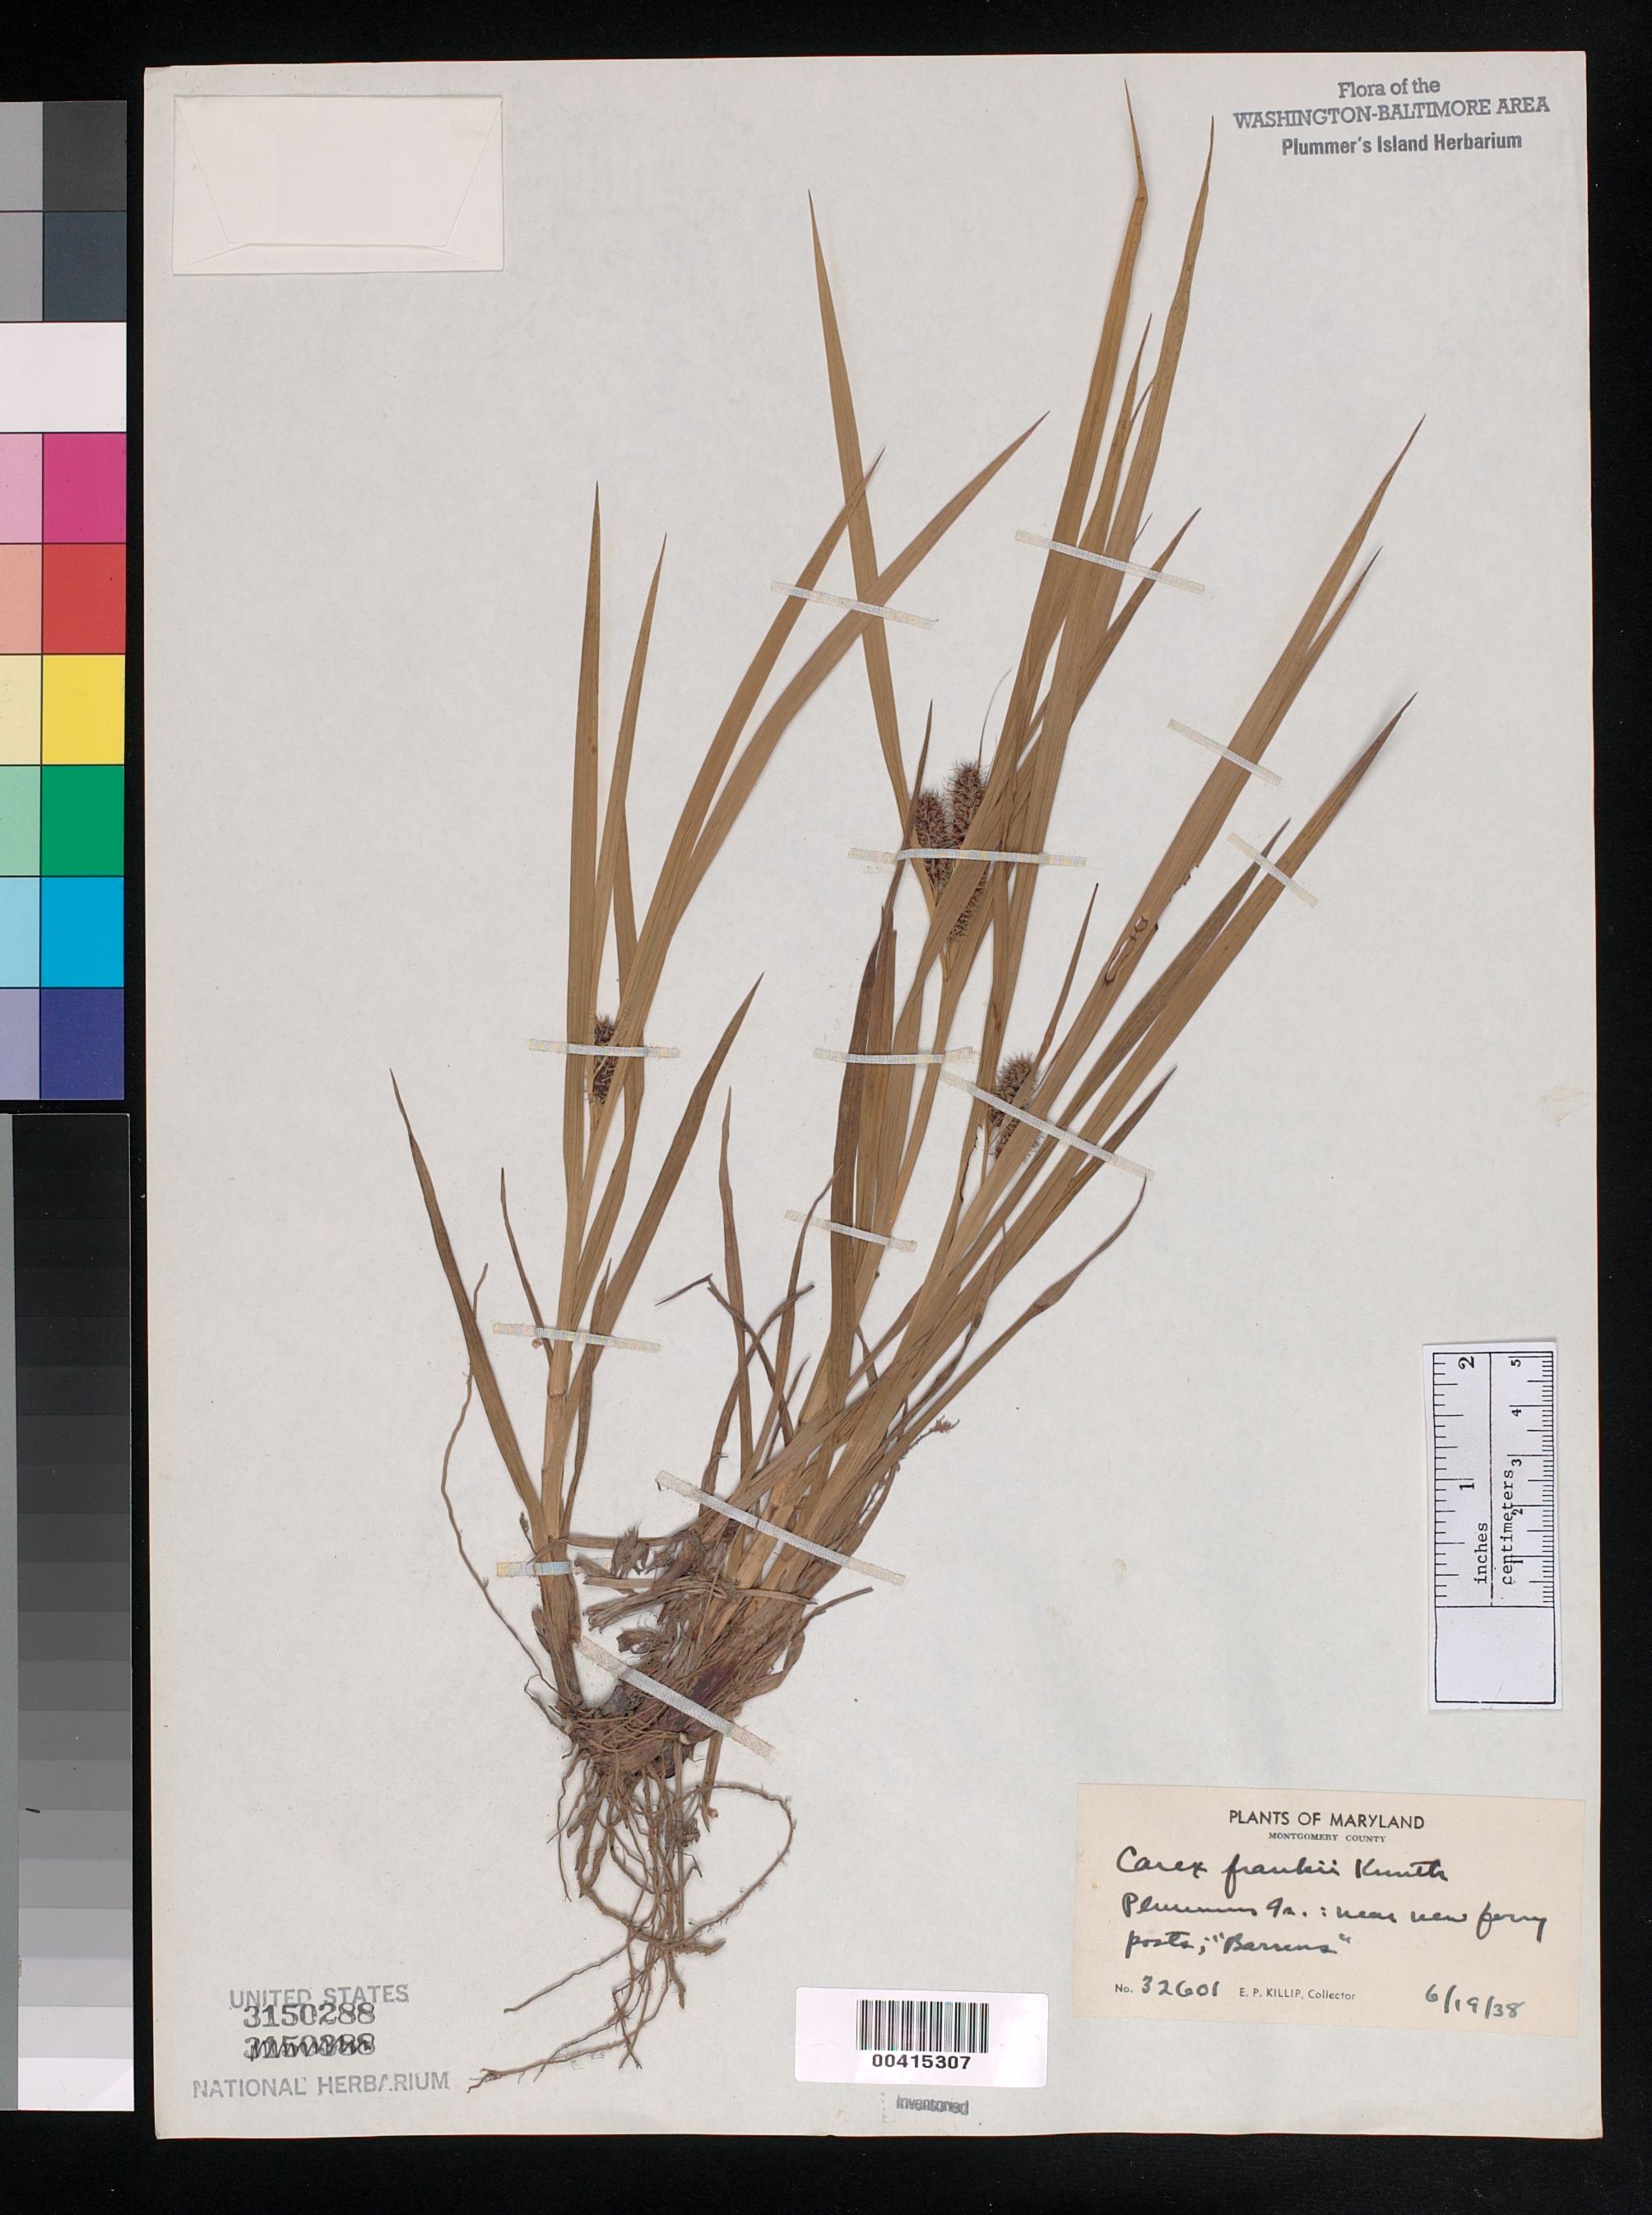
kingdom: Plantae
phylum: Tracheophyta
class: Liliopsida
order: Poales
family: Cyperaceae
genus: Carex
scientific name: Carex frankii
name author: Kunth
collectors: E. P. Killip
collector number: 32601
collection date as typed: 19 Jun 1938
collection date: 1938-06-19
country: United States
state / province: Maryland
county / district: Montgomery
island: Plummers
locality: Plummer's Island; near new ferry posts, "barrens" Plummers Island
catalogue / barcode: US 3150288